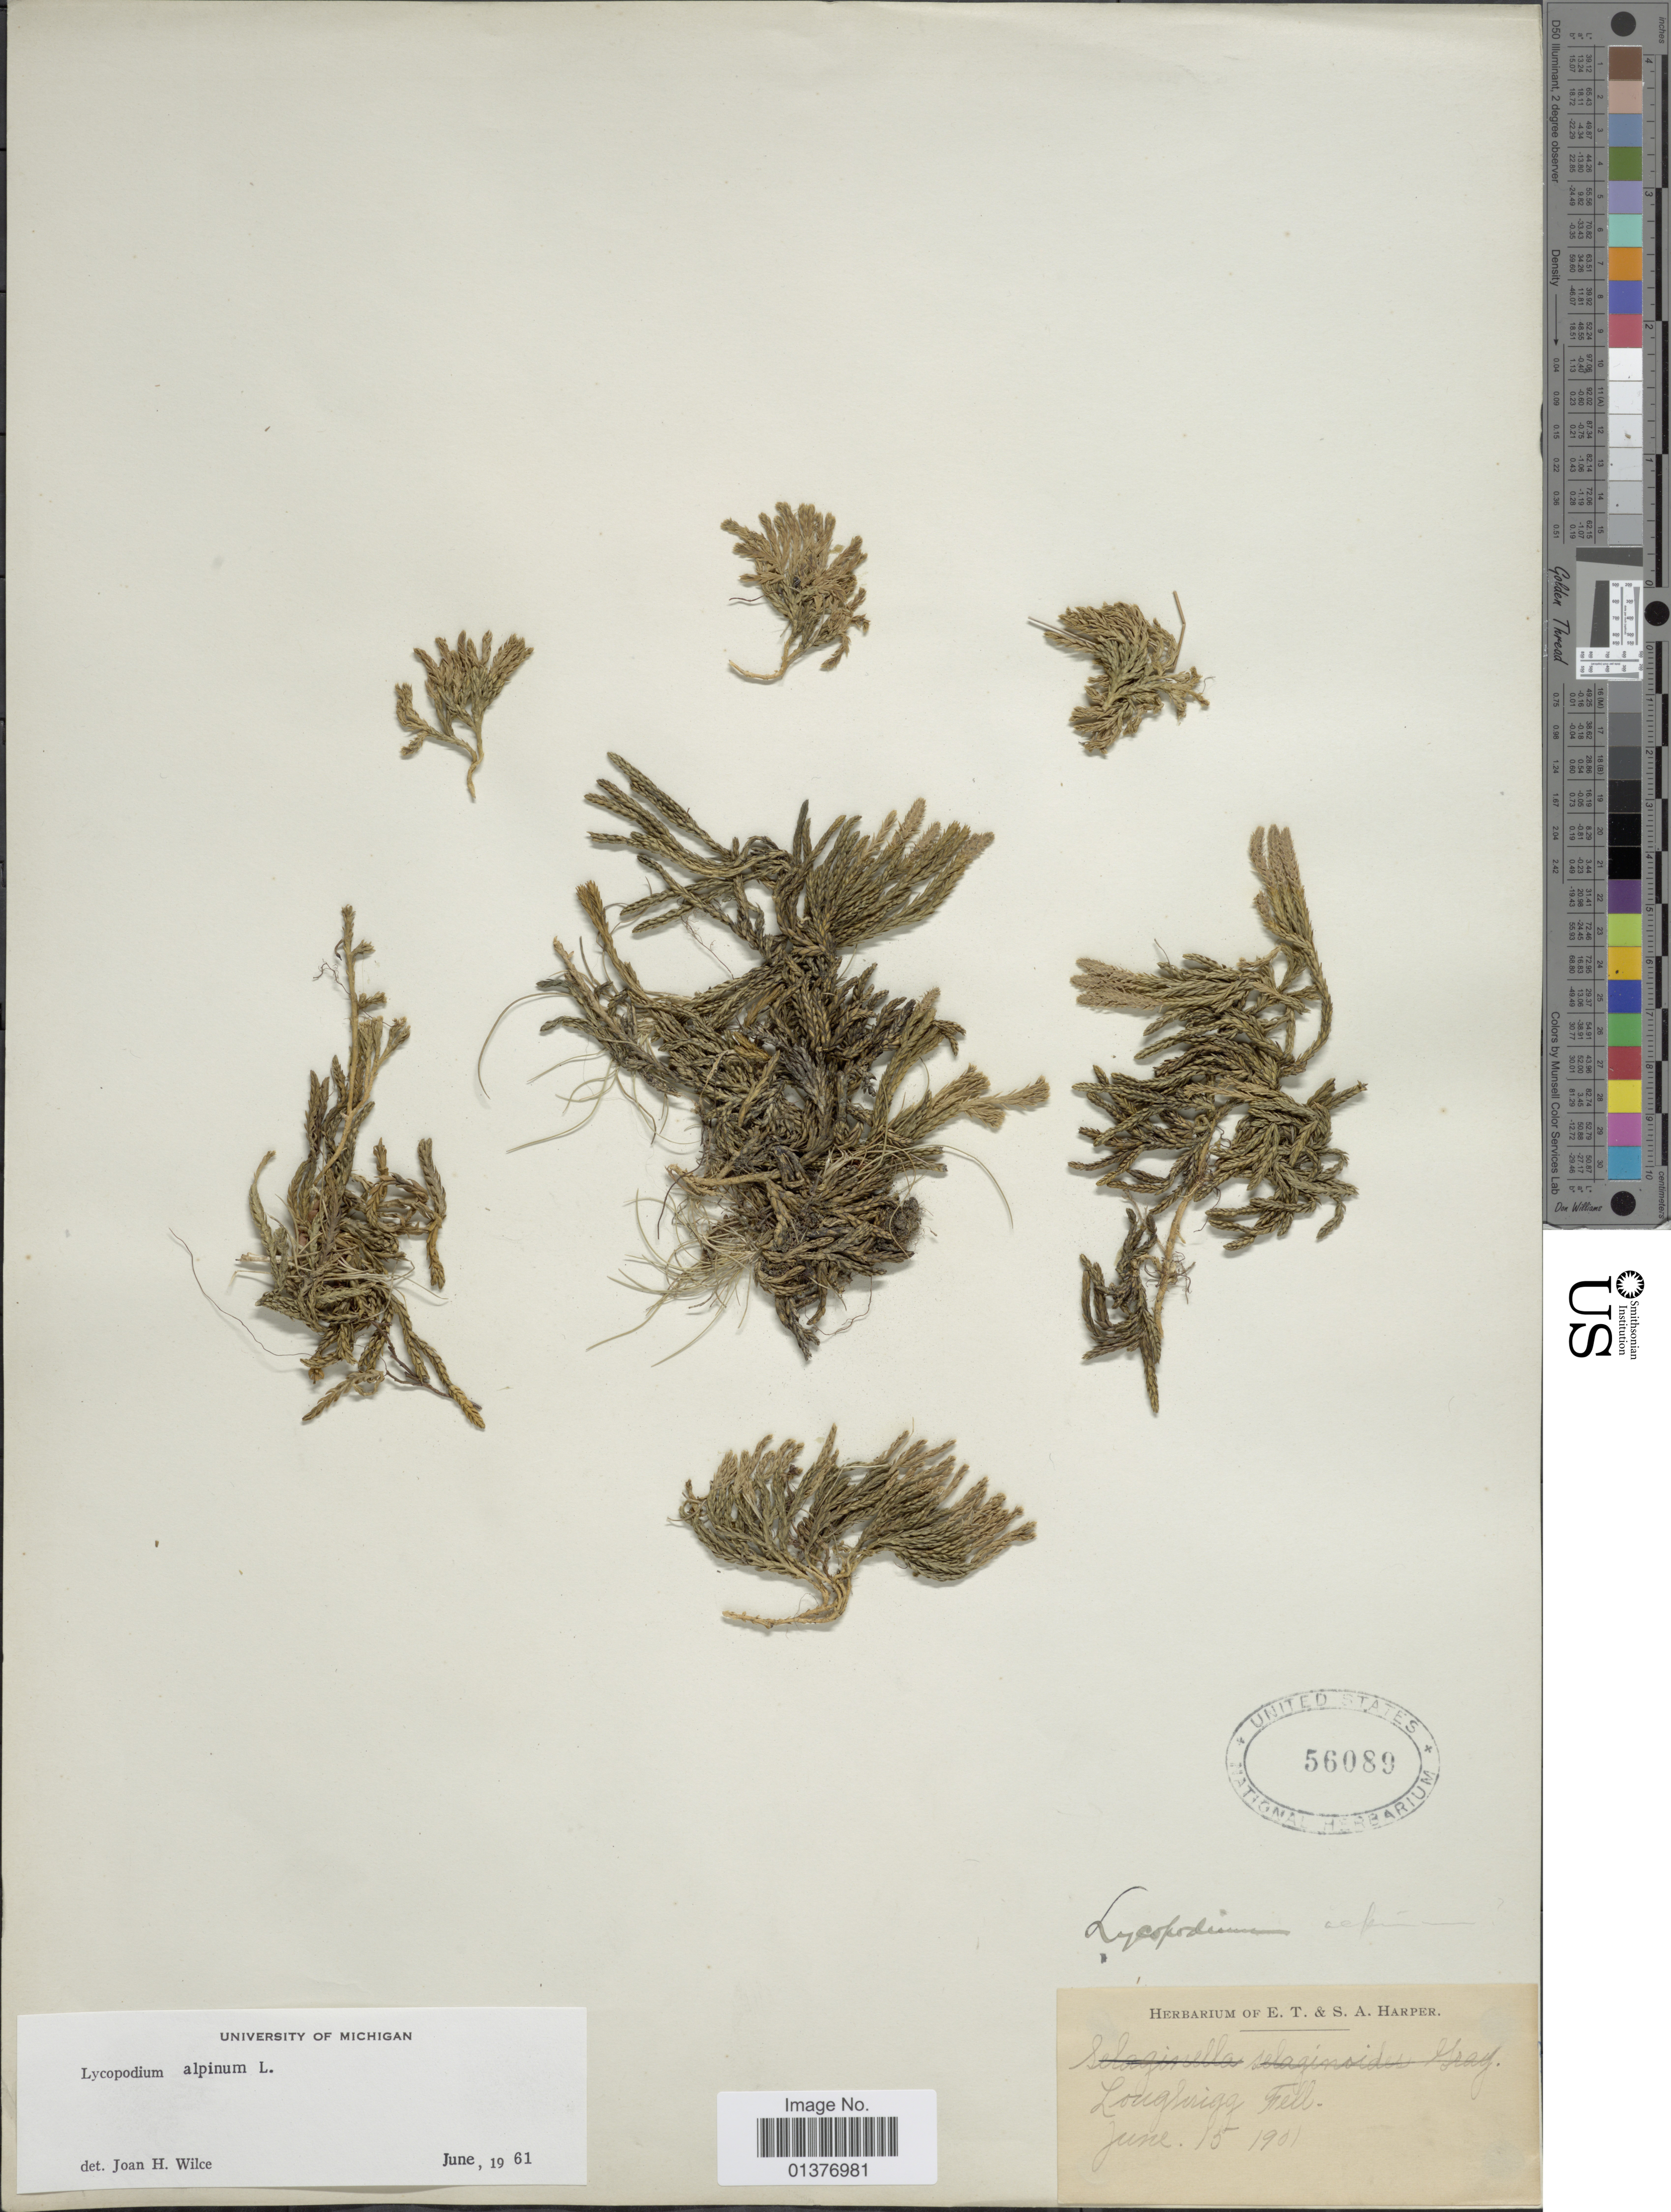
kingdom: Plantae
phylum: Tracheophyta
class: Lycopodiopsida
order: Lycopodiales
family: Lycopodiaceae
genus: Diphasiastrum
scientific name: Diphasiastrum alpinum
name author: (L.) Holub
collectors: E. T. Harper & S. A. Harper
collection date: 1901-06-15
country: United Kingdom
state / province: England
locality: Loughrigg Fell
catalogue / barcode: US 56089